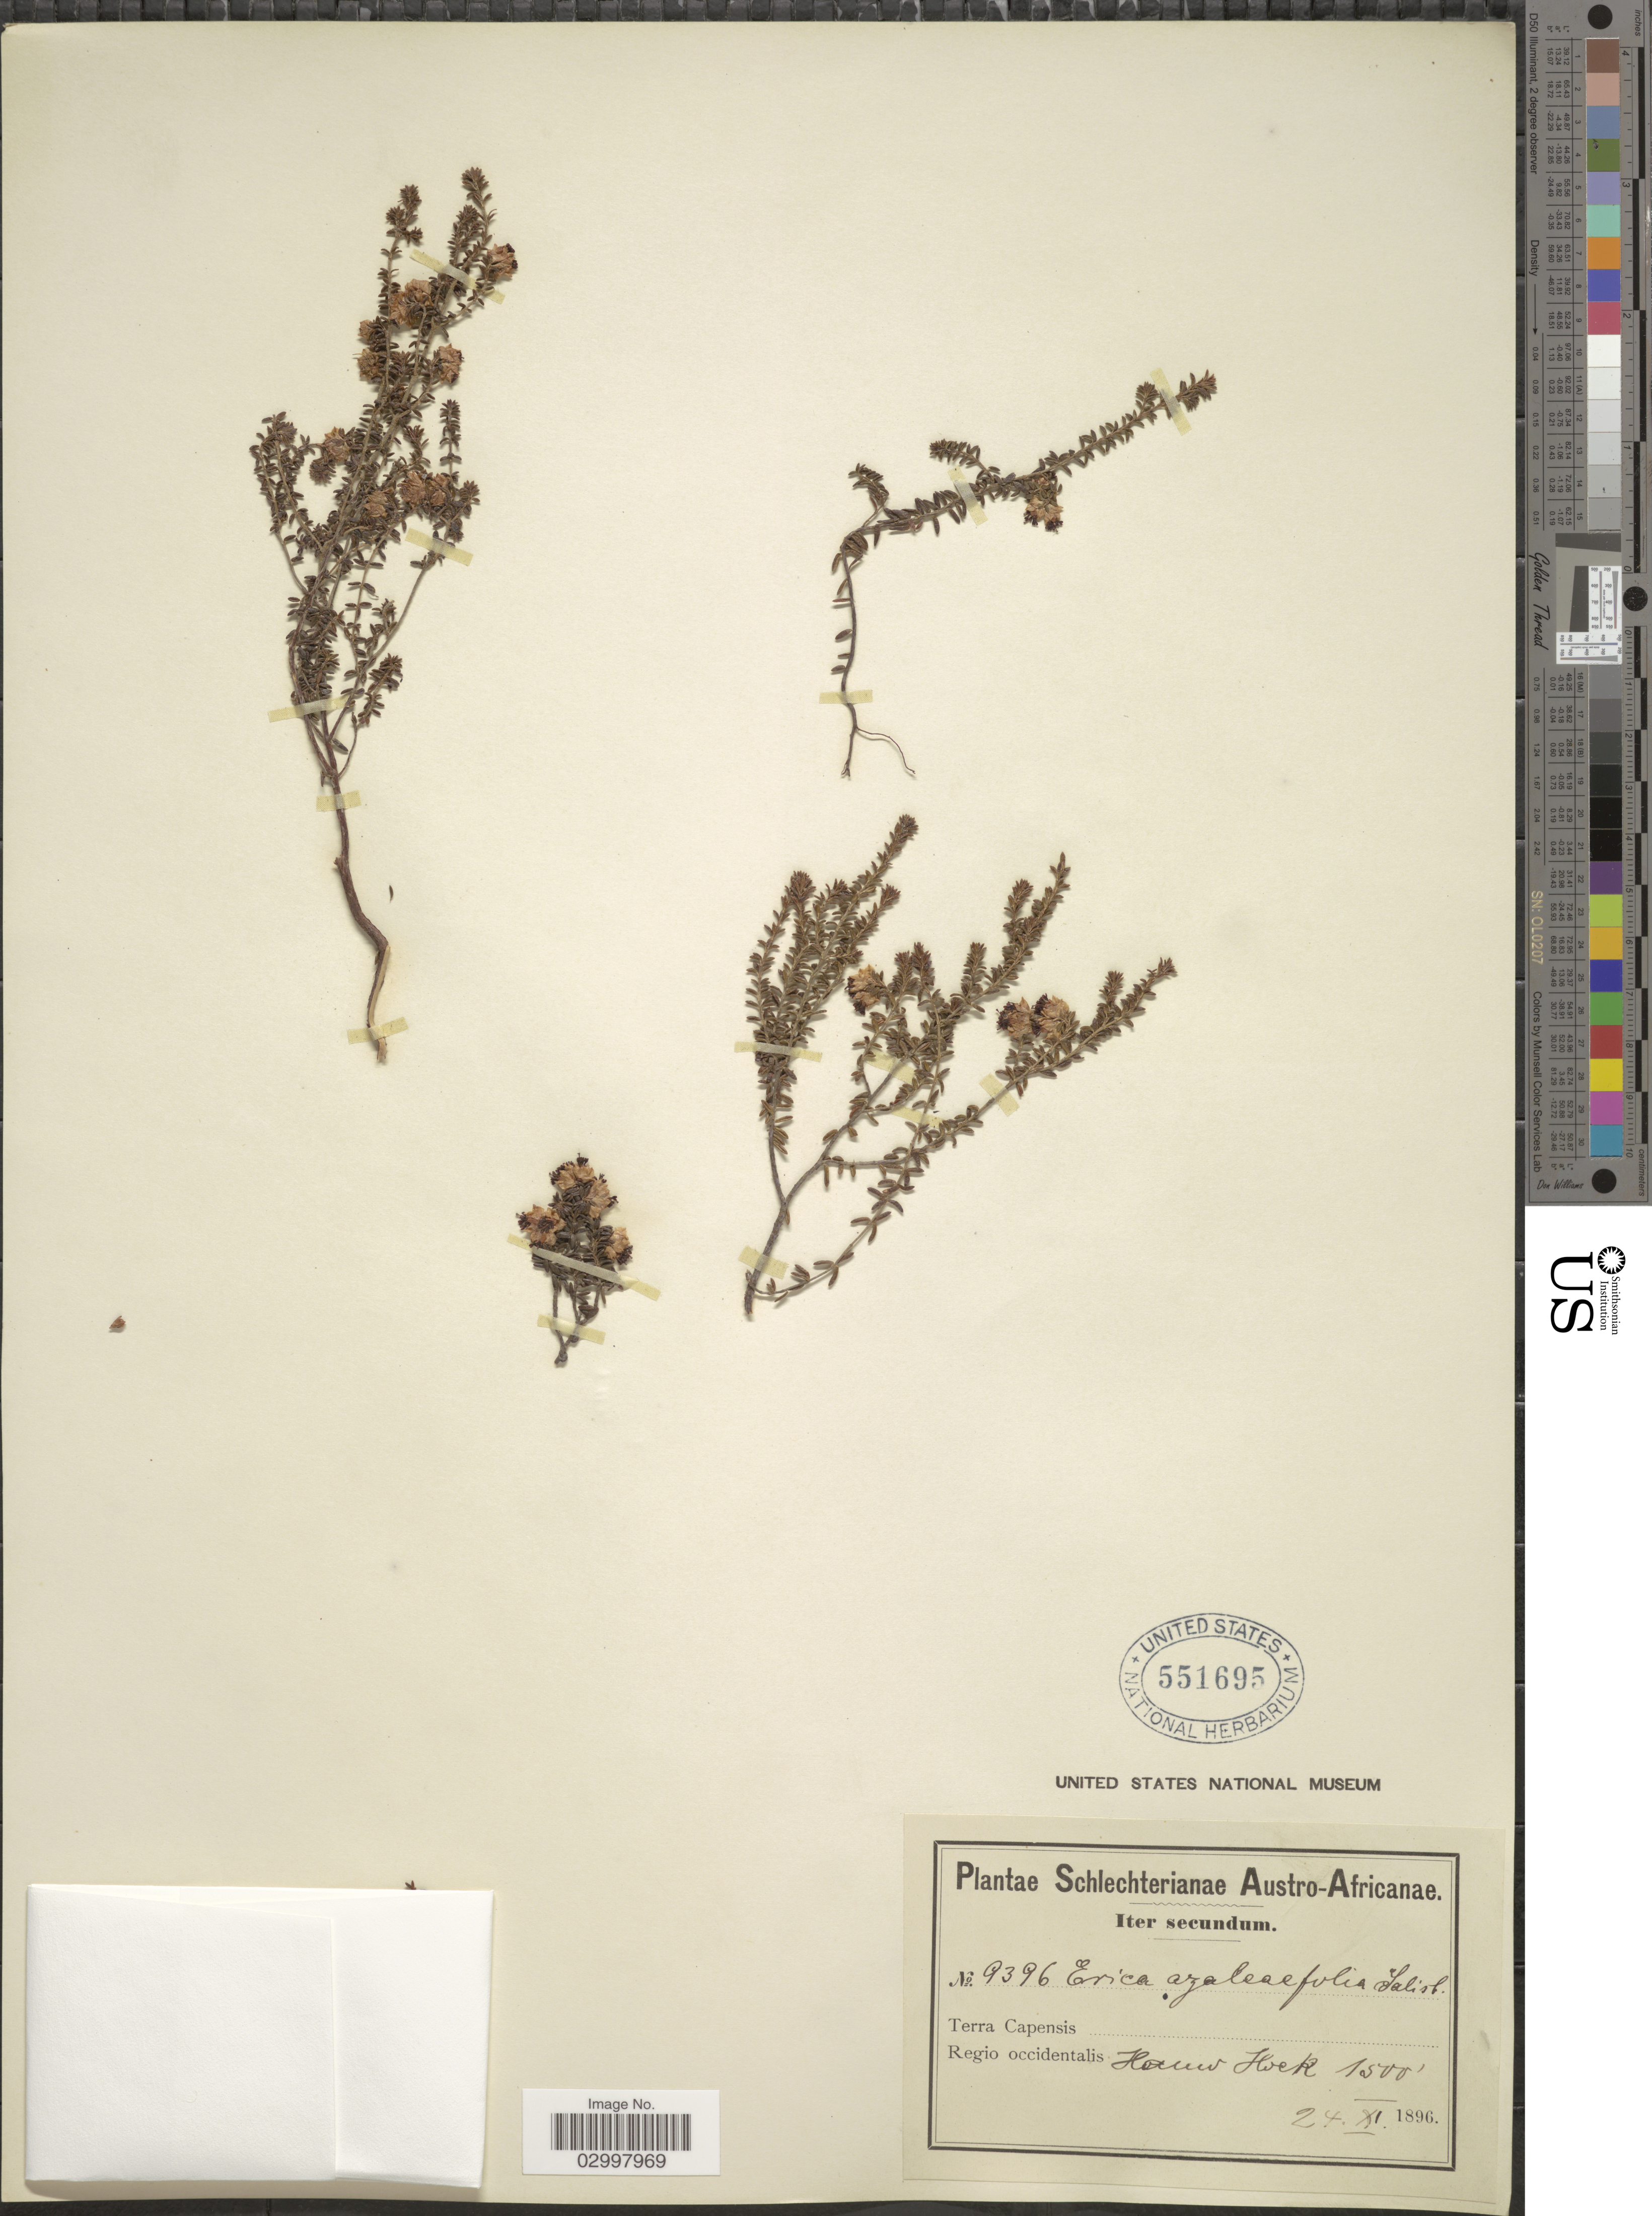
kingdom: Plantae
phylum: Tracheophyta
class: Magnoliopsida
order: Ericales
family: Ericaceae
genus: Erica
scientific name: Erica azaleaefolia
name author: Salisb.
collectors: Schlechter, --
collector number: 9396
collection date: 1896-11-24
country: South Africa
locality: Austro-Africanae. Terra Capensis. Regio occidentalis: Houw Hoek.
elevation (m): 457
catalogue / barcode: US 551695